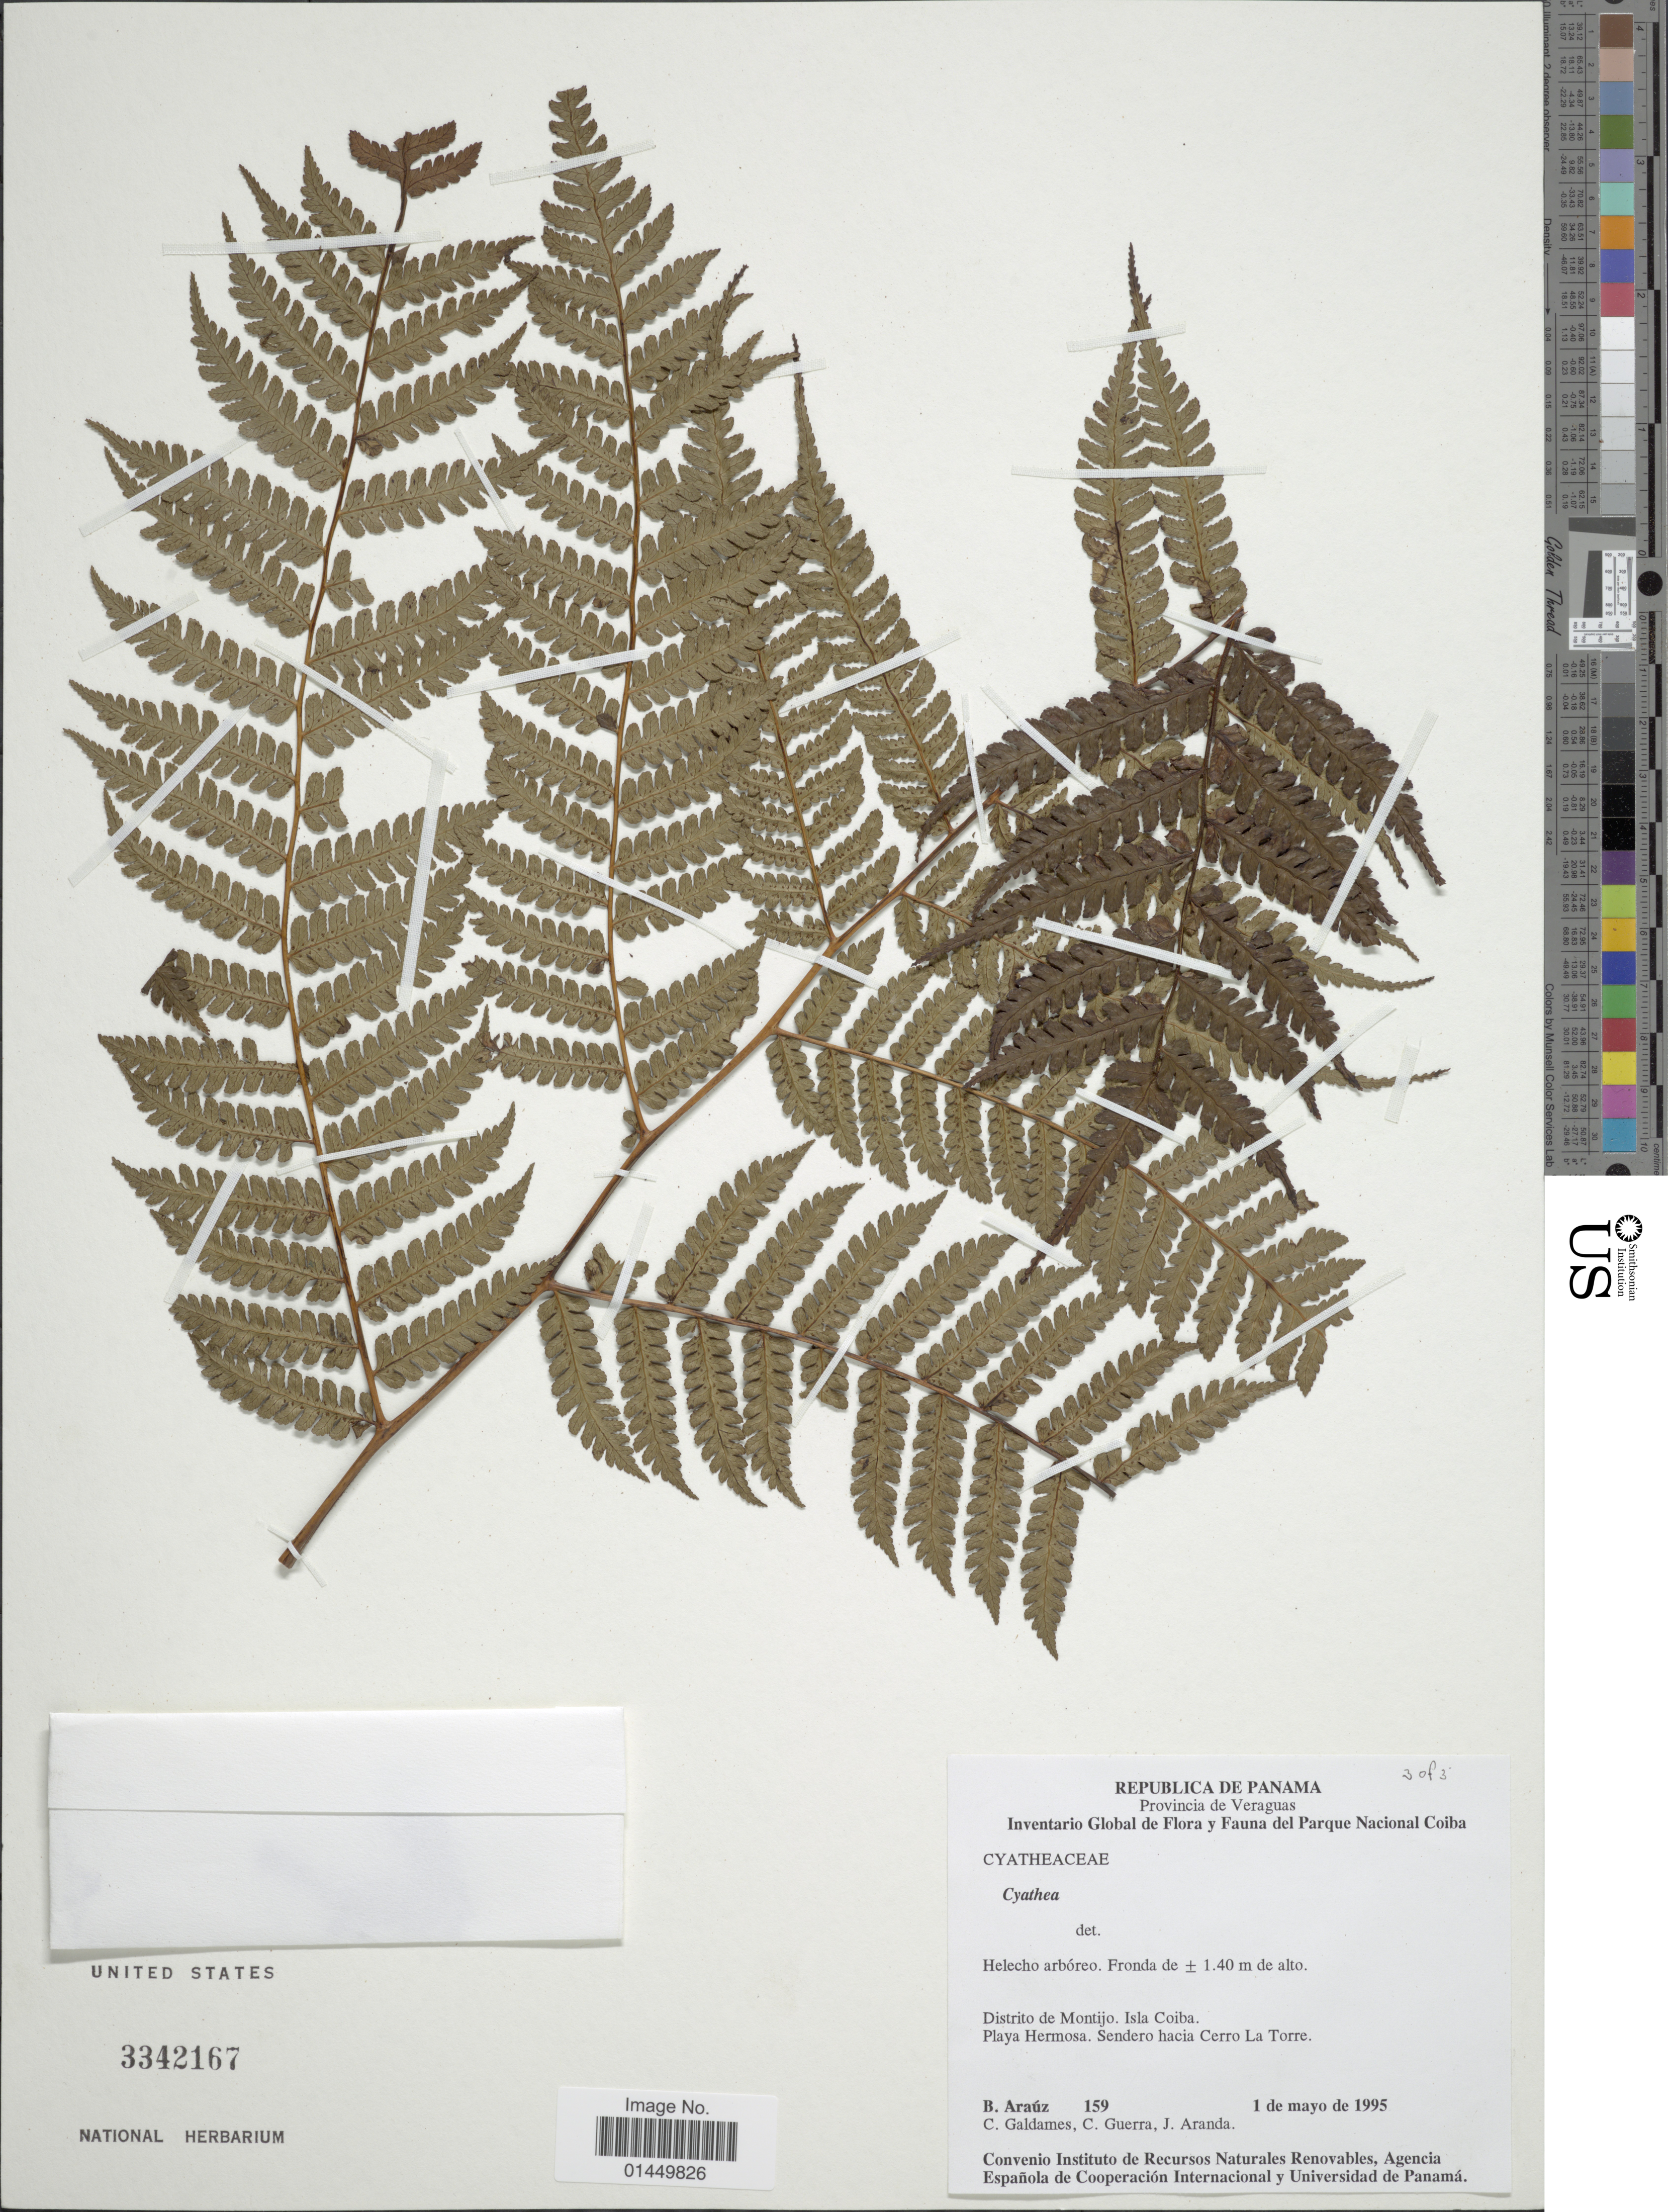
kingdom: Plantae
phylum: Tracheophyta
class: Polypodiopsida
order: Cyatheales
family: Cyatheaceae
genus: Cyathea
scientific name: Cyathea sp.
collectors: B. Araúz, C. Galdames, C. Guerra & J. Aranda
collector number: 159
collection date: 1995-05-01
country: Panama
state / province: Veraguas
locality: Provincia de Veraguas, Distrito de Montijo, Isla Coiba, Playa Hermosa, Sendero hacia Cerro La Torre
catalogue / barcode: US 3342167